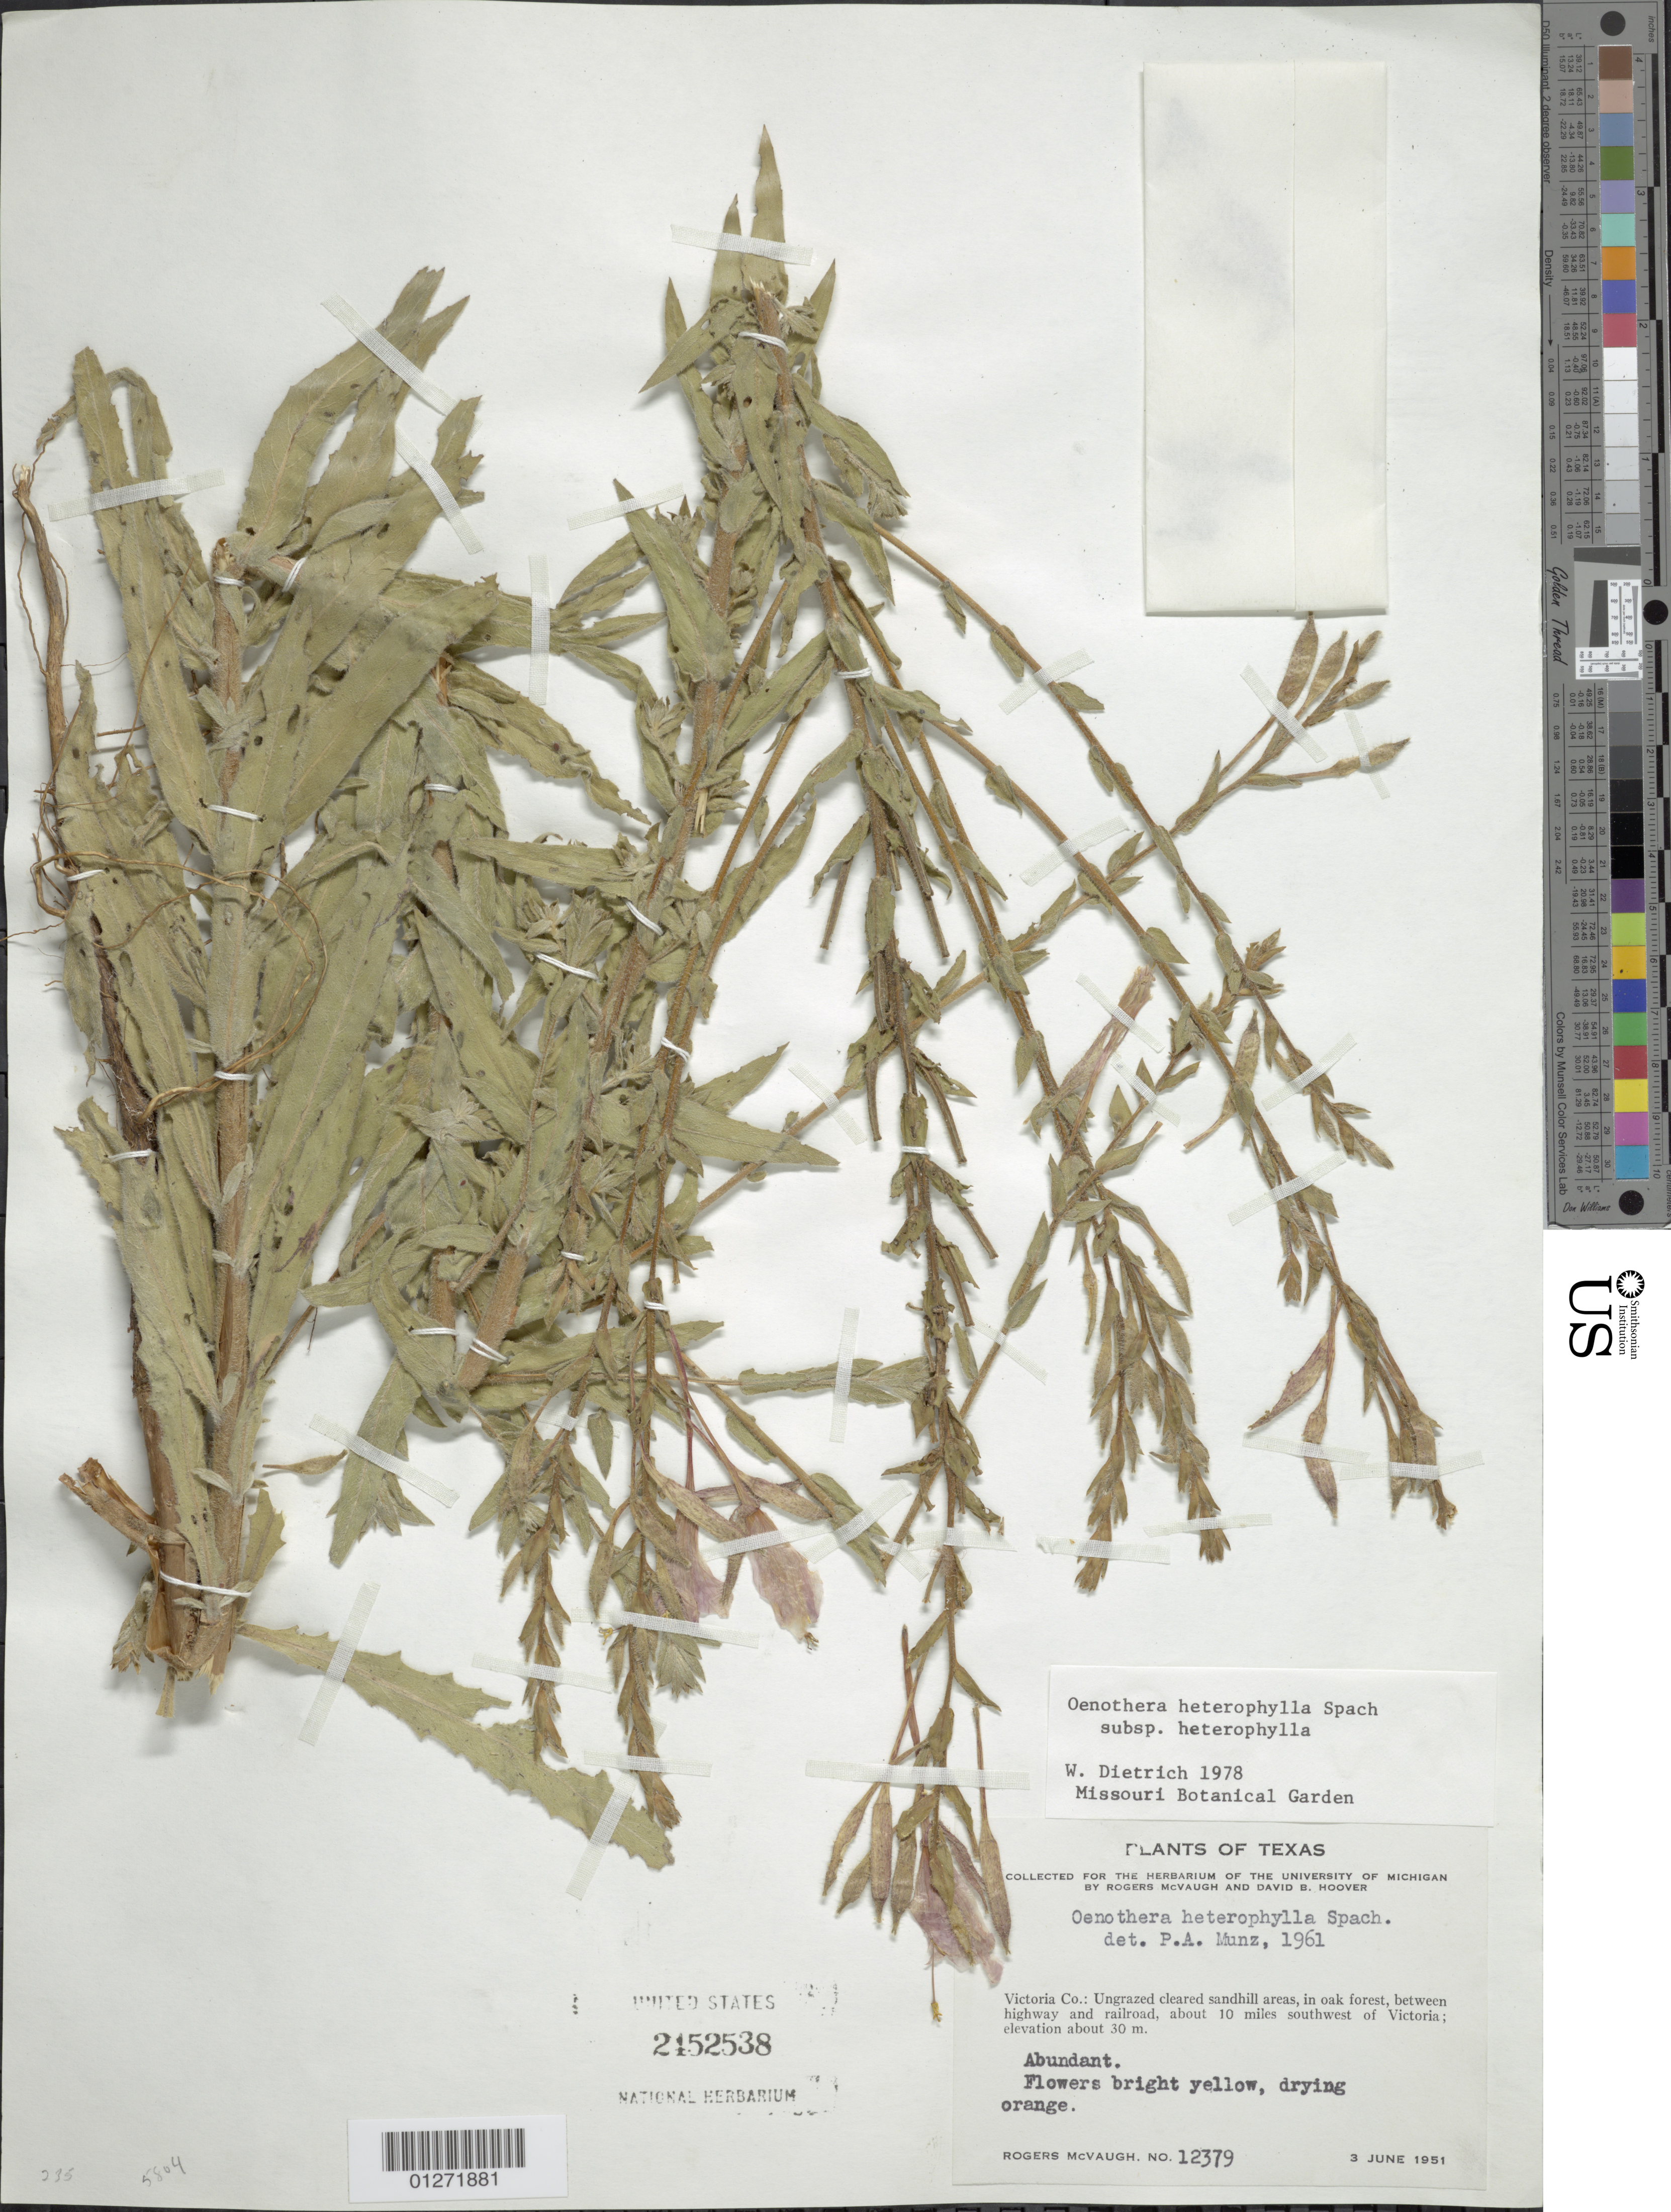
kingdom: Plantae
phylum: Tracheophyta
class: Magnoliopsida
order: Myrtales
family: Onagraceae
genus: Oenothera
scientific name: Oenothera heterophylla subsp. heterophylla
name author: Spach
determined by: Dietrich, W.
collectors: R. McVaugh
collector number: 12379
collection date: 1951-06-03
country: United States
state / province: Texas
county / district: Victoria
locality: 10 mi SW of Victoeria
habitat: Sandhill areas, in oak forest.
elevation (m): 30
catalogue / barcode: US 2152538